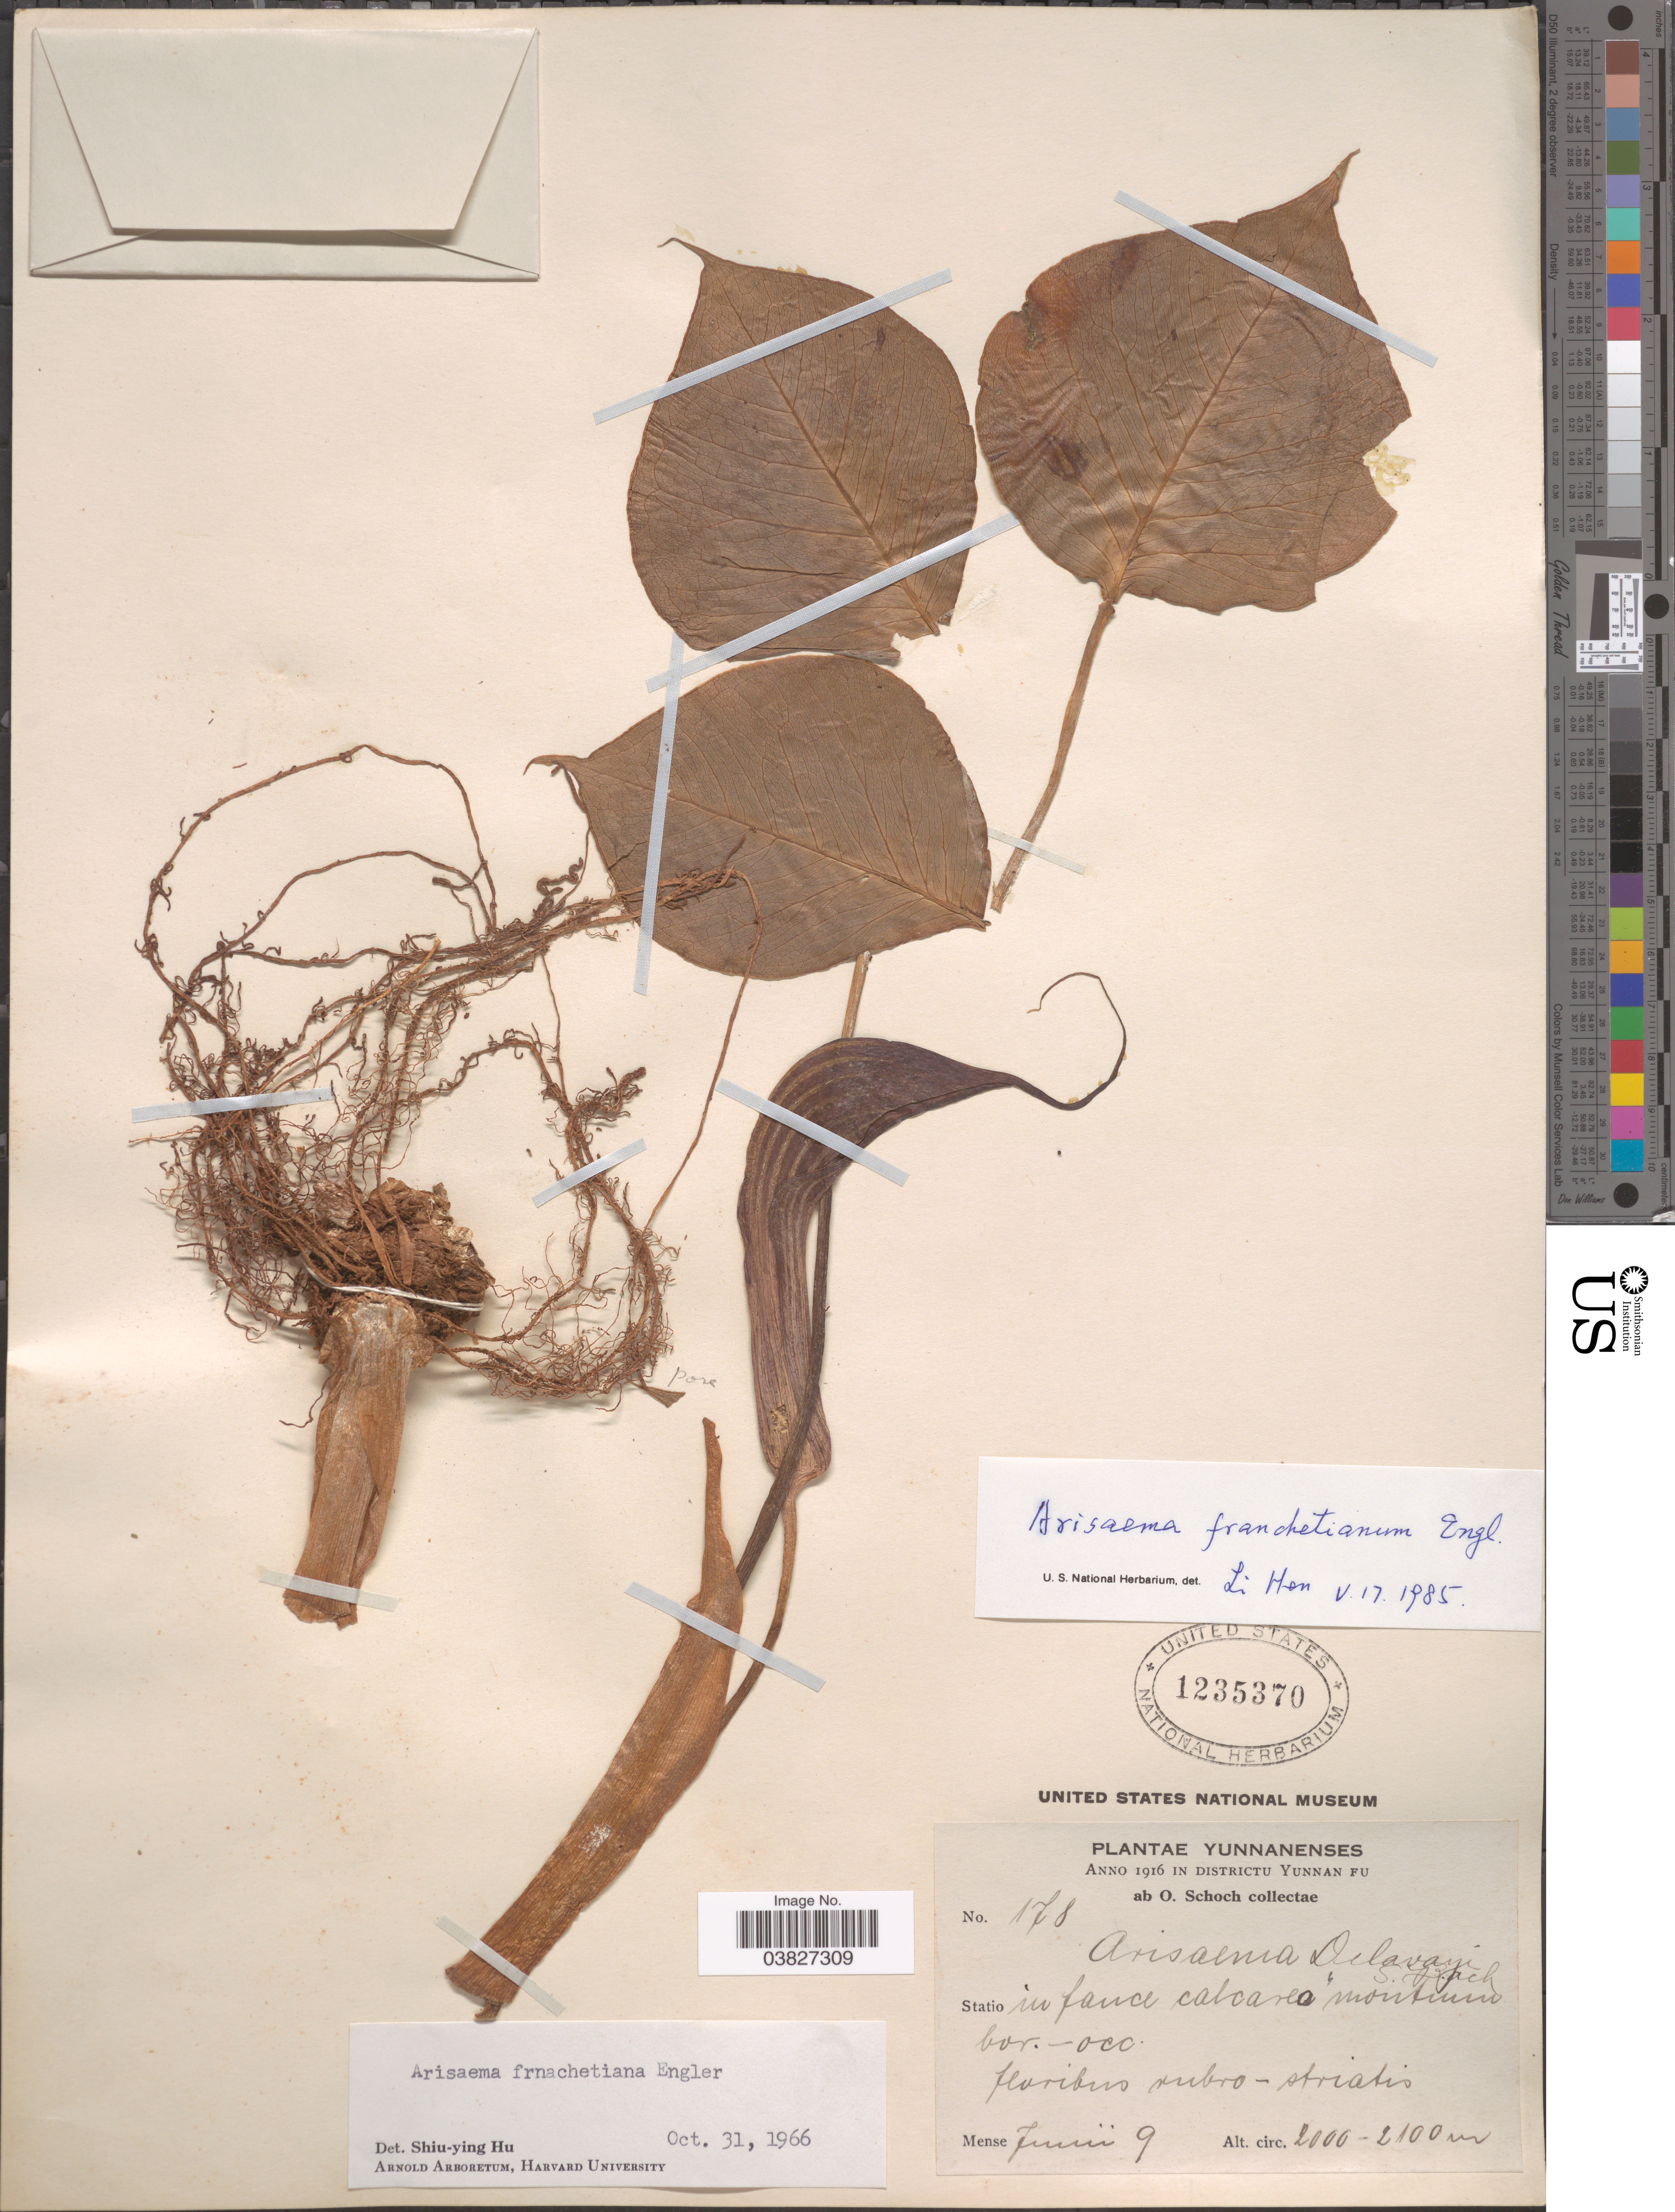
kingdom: Plantae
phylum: Tracheophyta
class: Liliopsida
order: Alismatales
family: Araceae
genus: Arisaema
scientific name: Arisaema franchetianum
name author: Engl.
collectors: O. Schoch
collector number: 178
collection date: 1916-06-09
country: China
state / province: Yunnan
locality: Districtu Yunnan Fu. Statio in fance calcareo montium [interpreted] bor.- occ. floribus xubro [interpreted]- striatis.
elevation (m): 200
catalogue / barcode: US 1235370